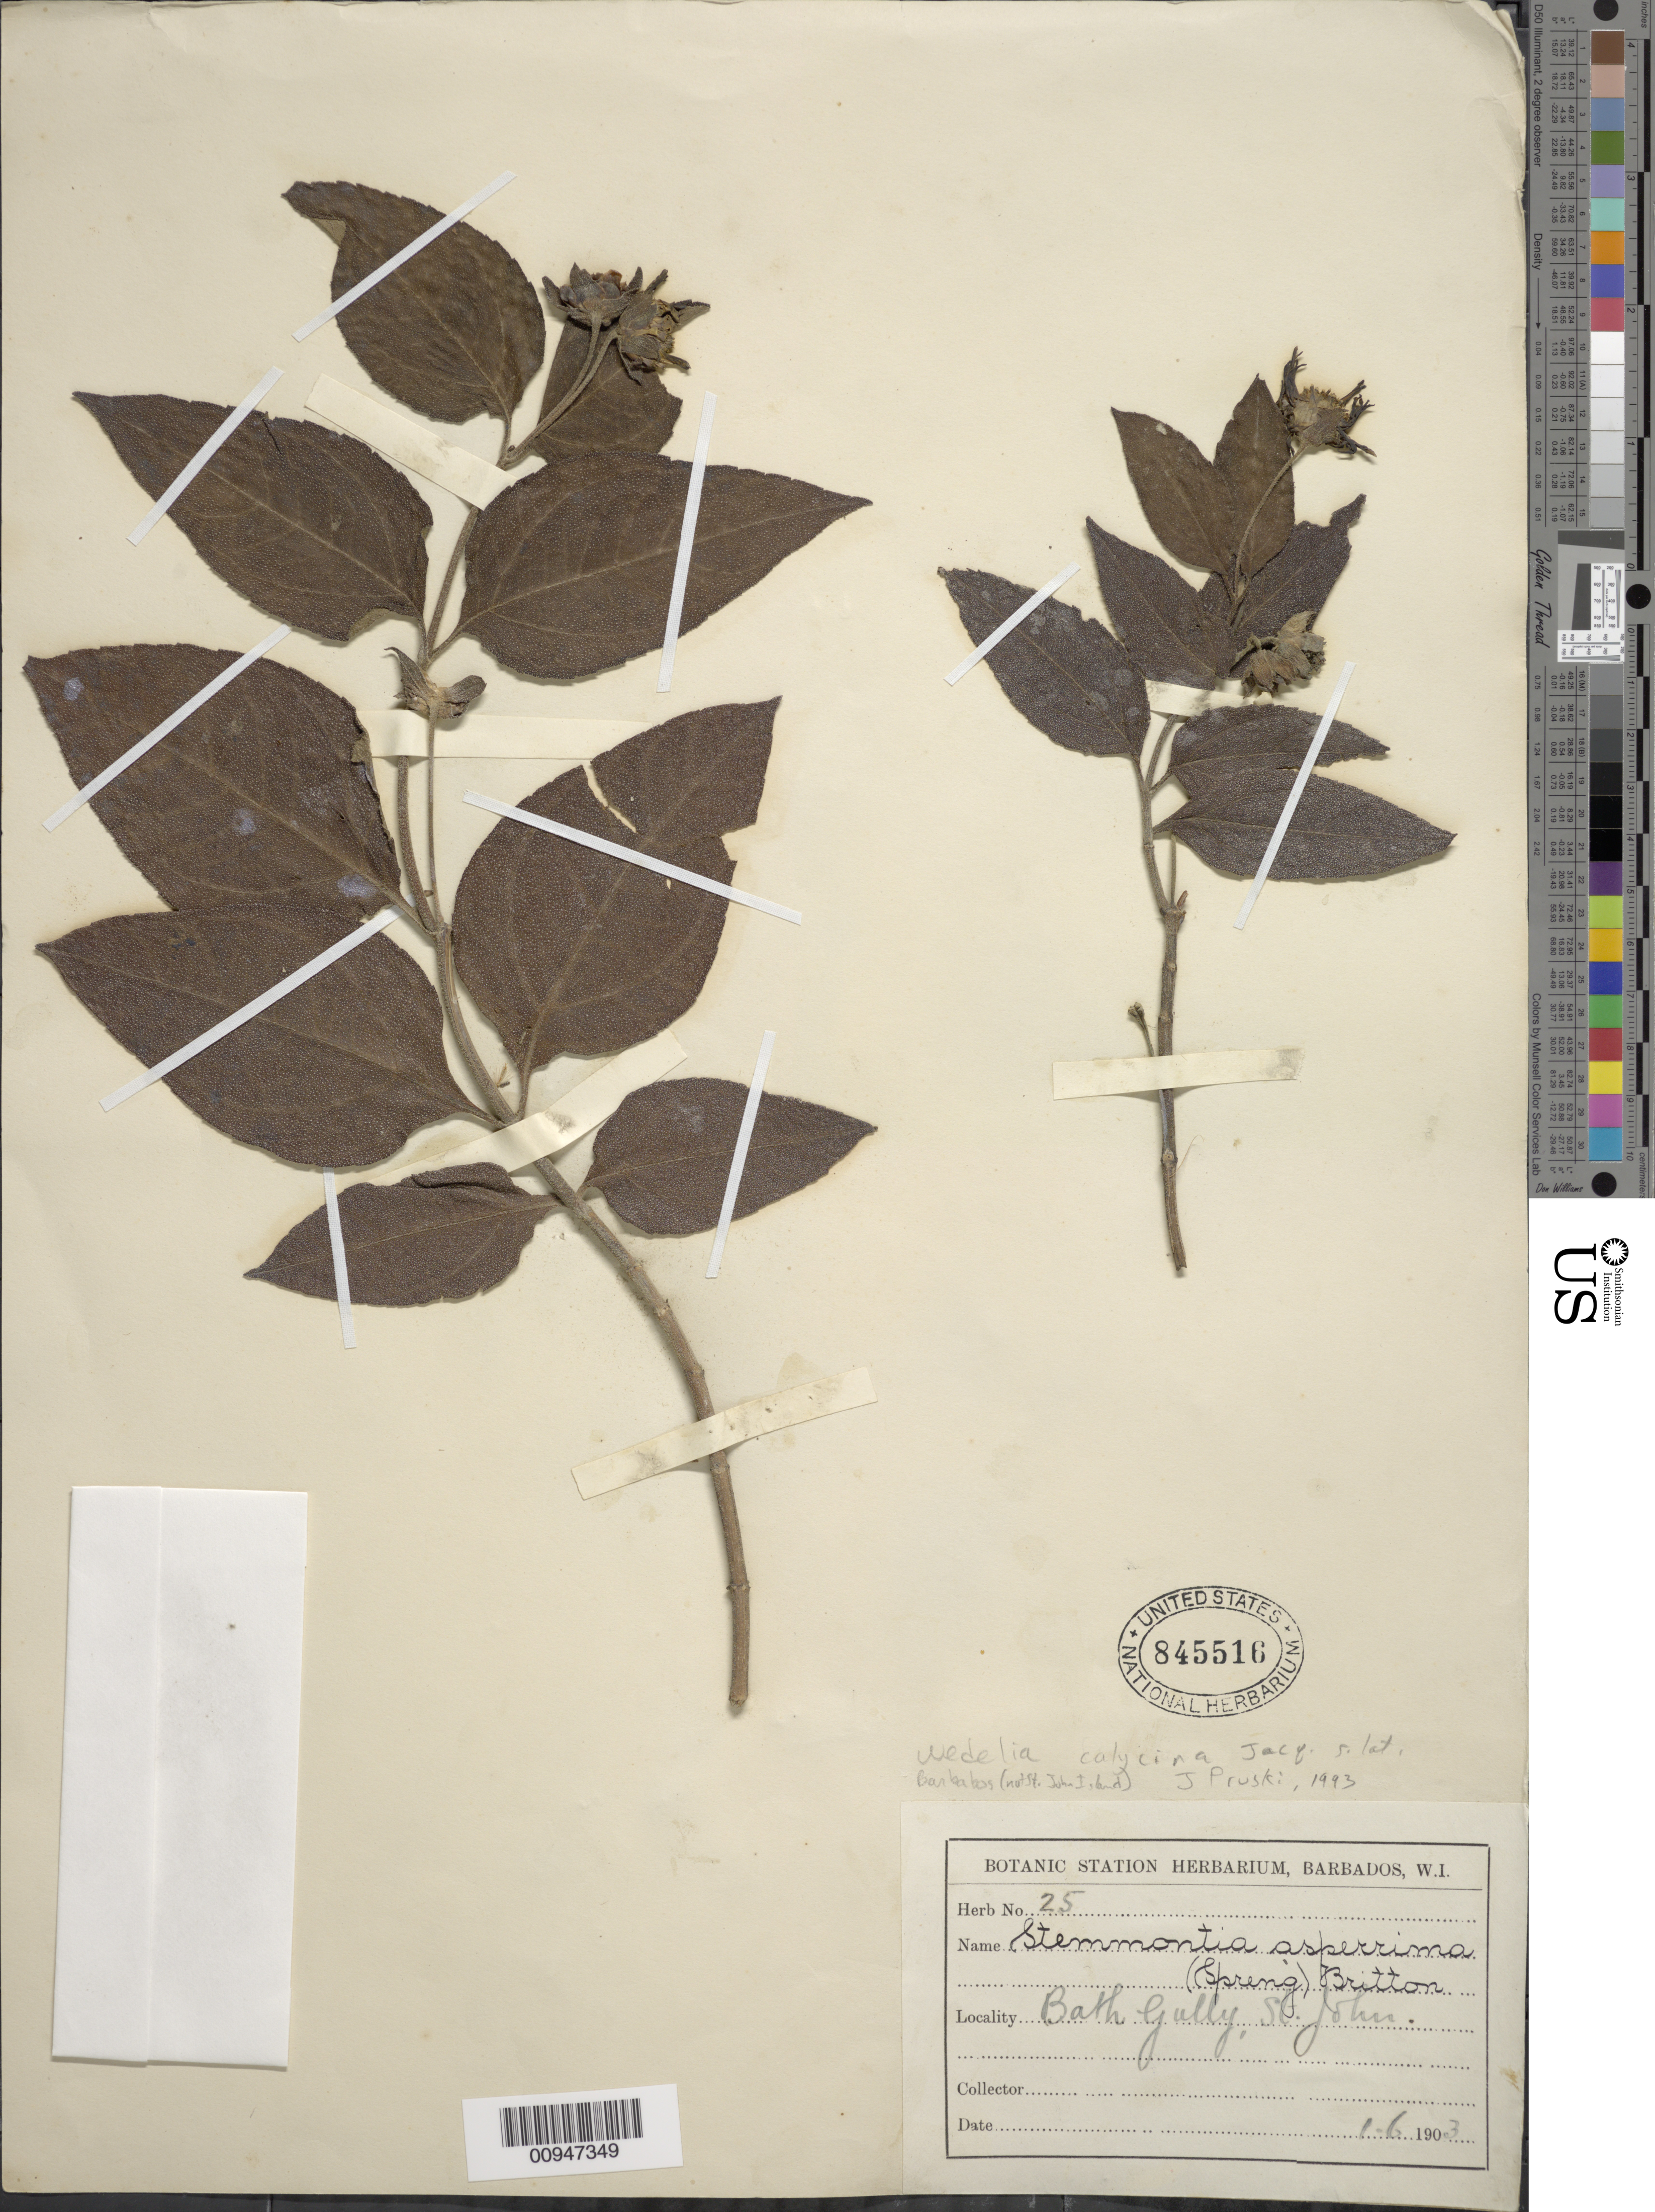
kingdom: Plantae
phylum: Tracheophyta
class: Magnoliopsida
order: Asterales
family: Asteraceae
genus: Wedelia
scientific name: Wedelia calycina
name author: Rich.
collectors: ex herb. Bot. Sta. Barbados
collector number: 25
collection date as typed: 01 Jun 1903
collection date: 1903-06-01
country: Barbados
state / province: Saint John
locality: Bath Gully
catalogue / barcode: US 845516